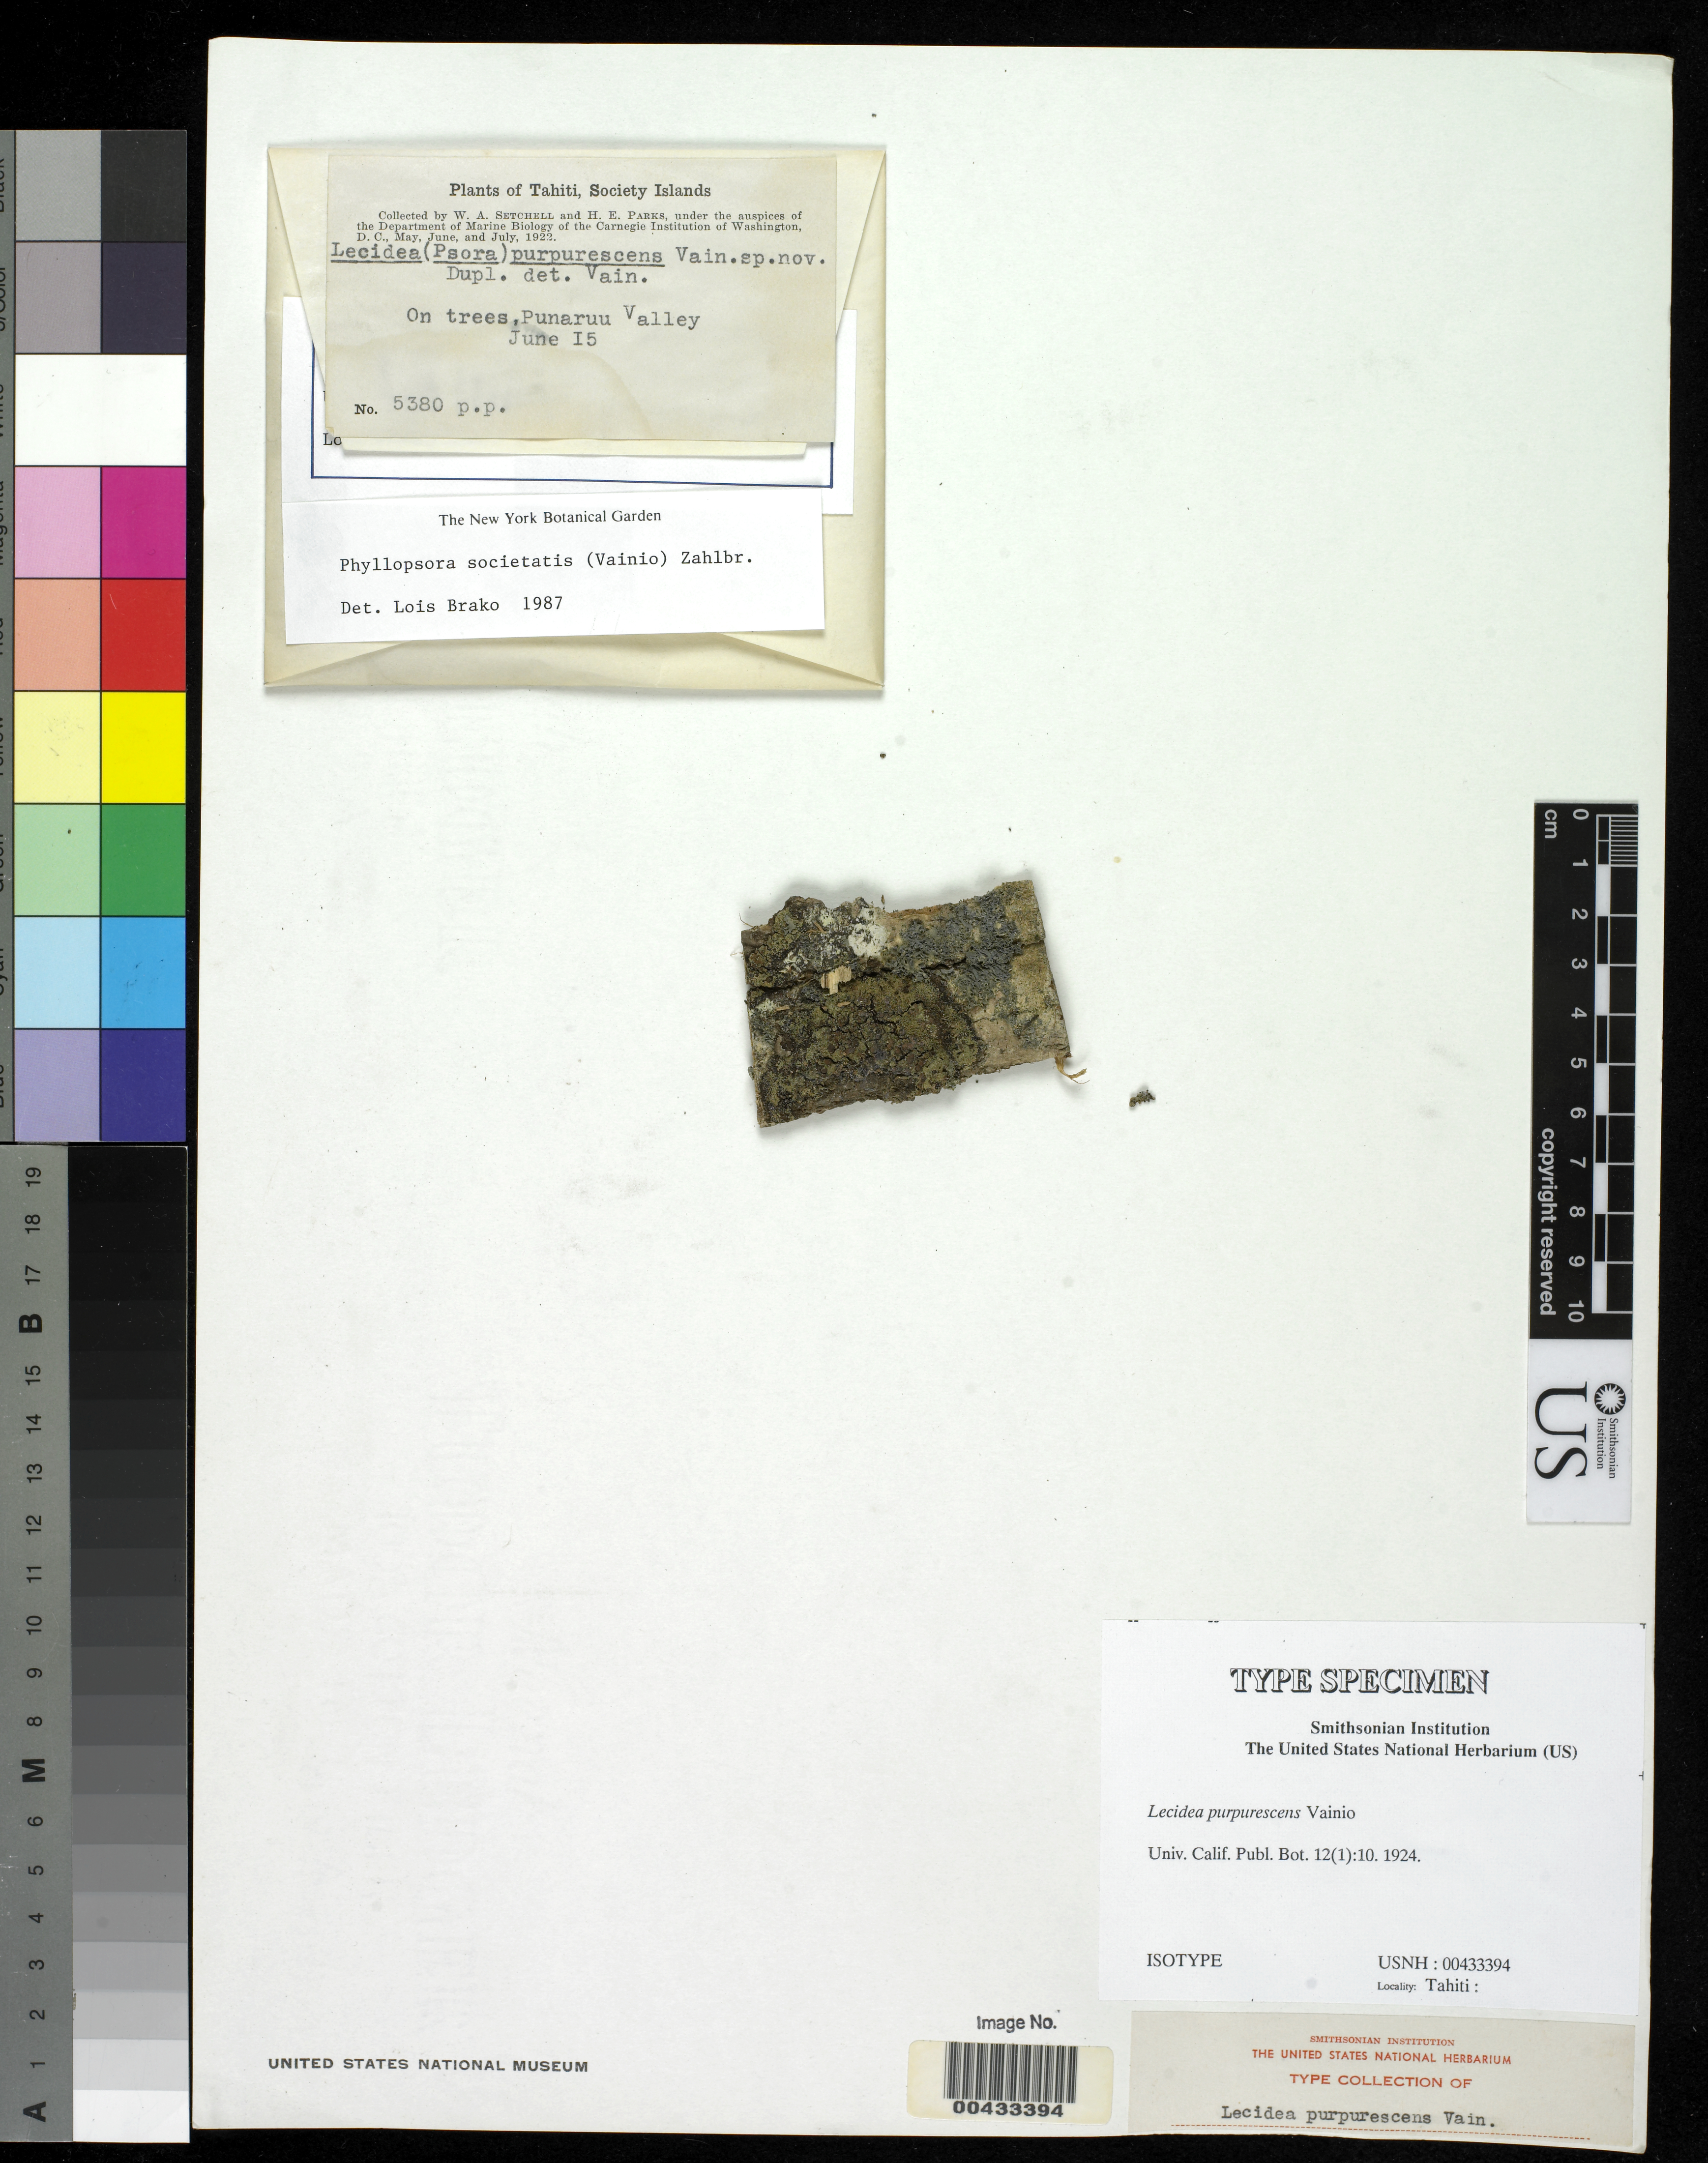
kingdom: Fungi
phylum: Ascomycota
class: Lecanoromycetes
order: Lecideales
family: Lecideaceae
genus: Lecidea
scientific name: Lecidea purpurescens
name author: Vain.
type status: Isotype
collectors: W. Setchell & H. E. Parks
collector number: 5380 p.p.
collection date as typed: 15 Jun 1922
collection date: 1922-06-15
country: French Polynesia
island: Tahiti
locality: Punaruu Valley.